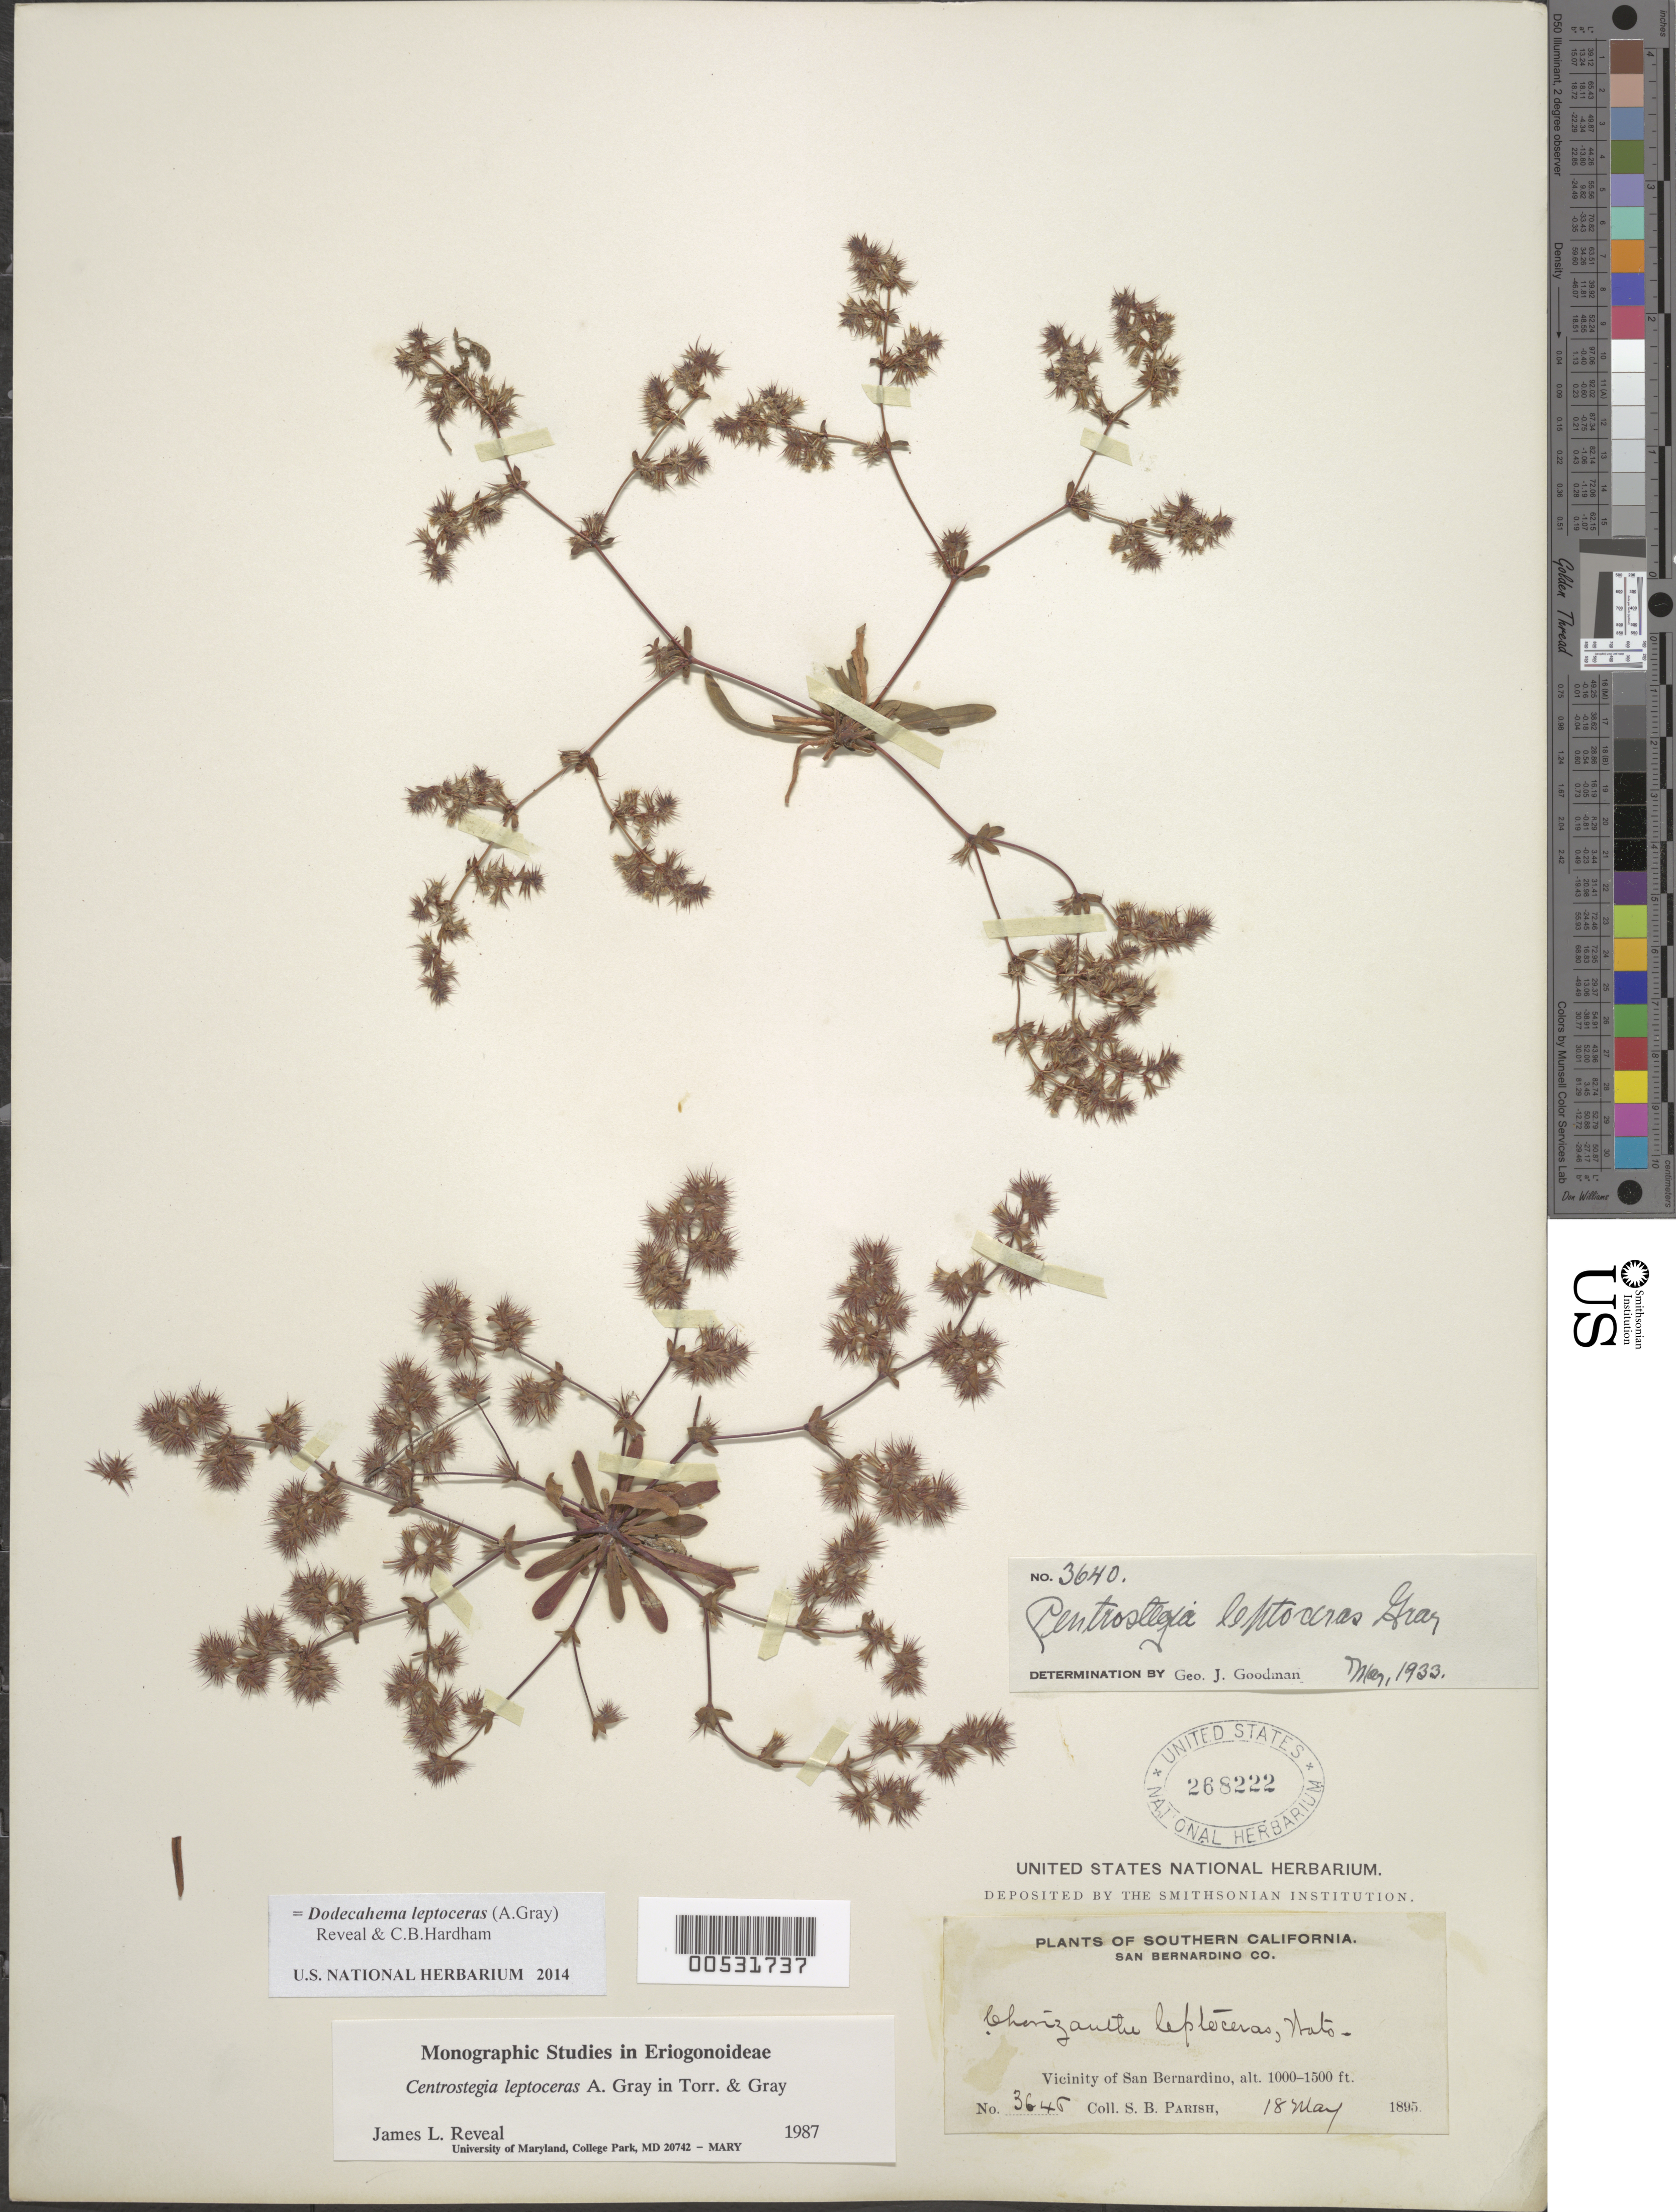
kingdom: Plantae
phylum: Tracheophyta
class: Magnoliopsida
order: Caryophyllales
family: Polygonaceae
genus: Dodecahema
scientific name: Dodecahema leptoceras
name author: (A. Gray) Reveal & Hardham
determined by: Reveal, James L.; Hardham, C. B.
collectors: S. B. Parish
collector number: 3646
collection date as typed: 18 May 1895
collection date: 1895-05-18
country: United States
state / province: California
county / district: San Bernardino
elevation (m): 304.8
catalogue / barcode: US 268222